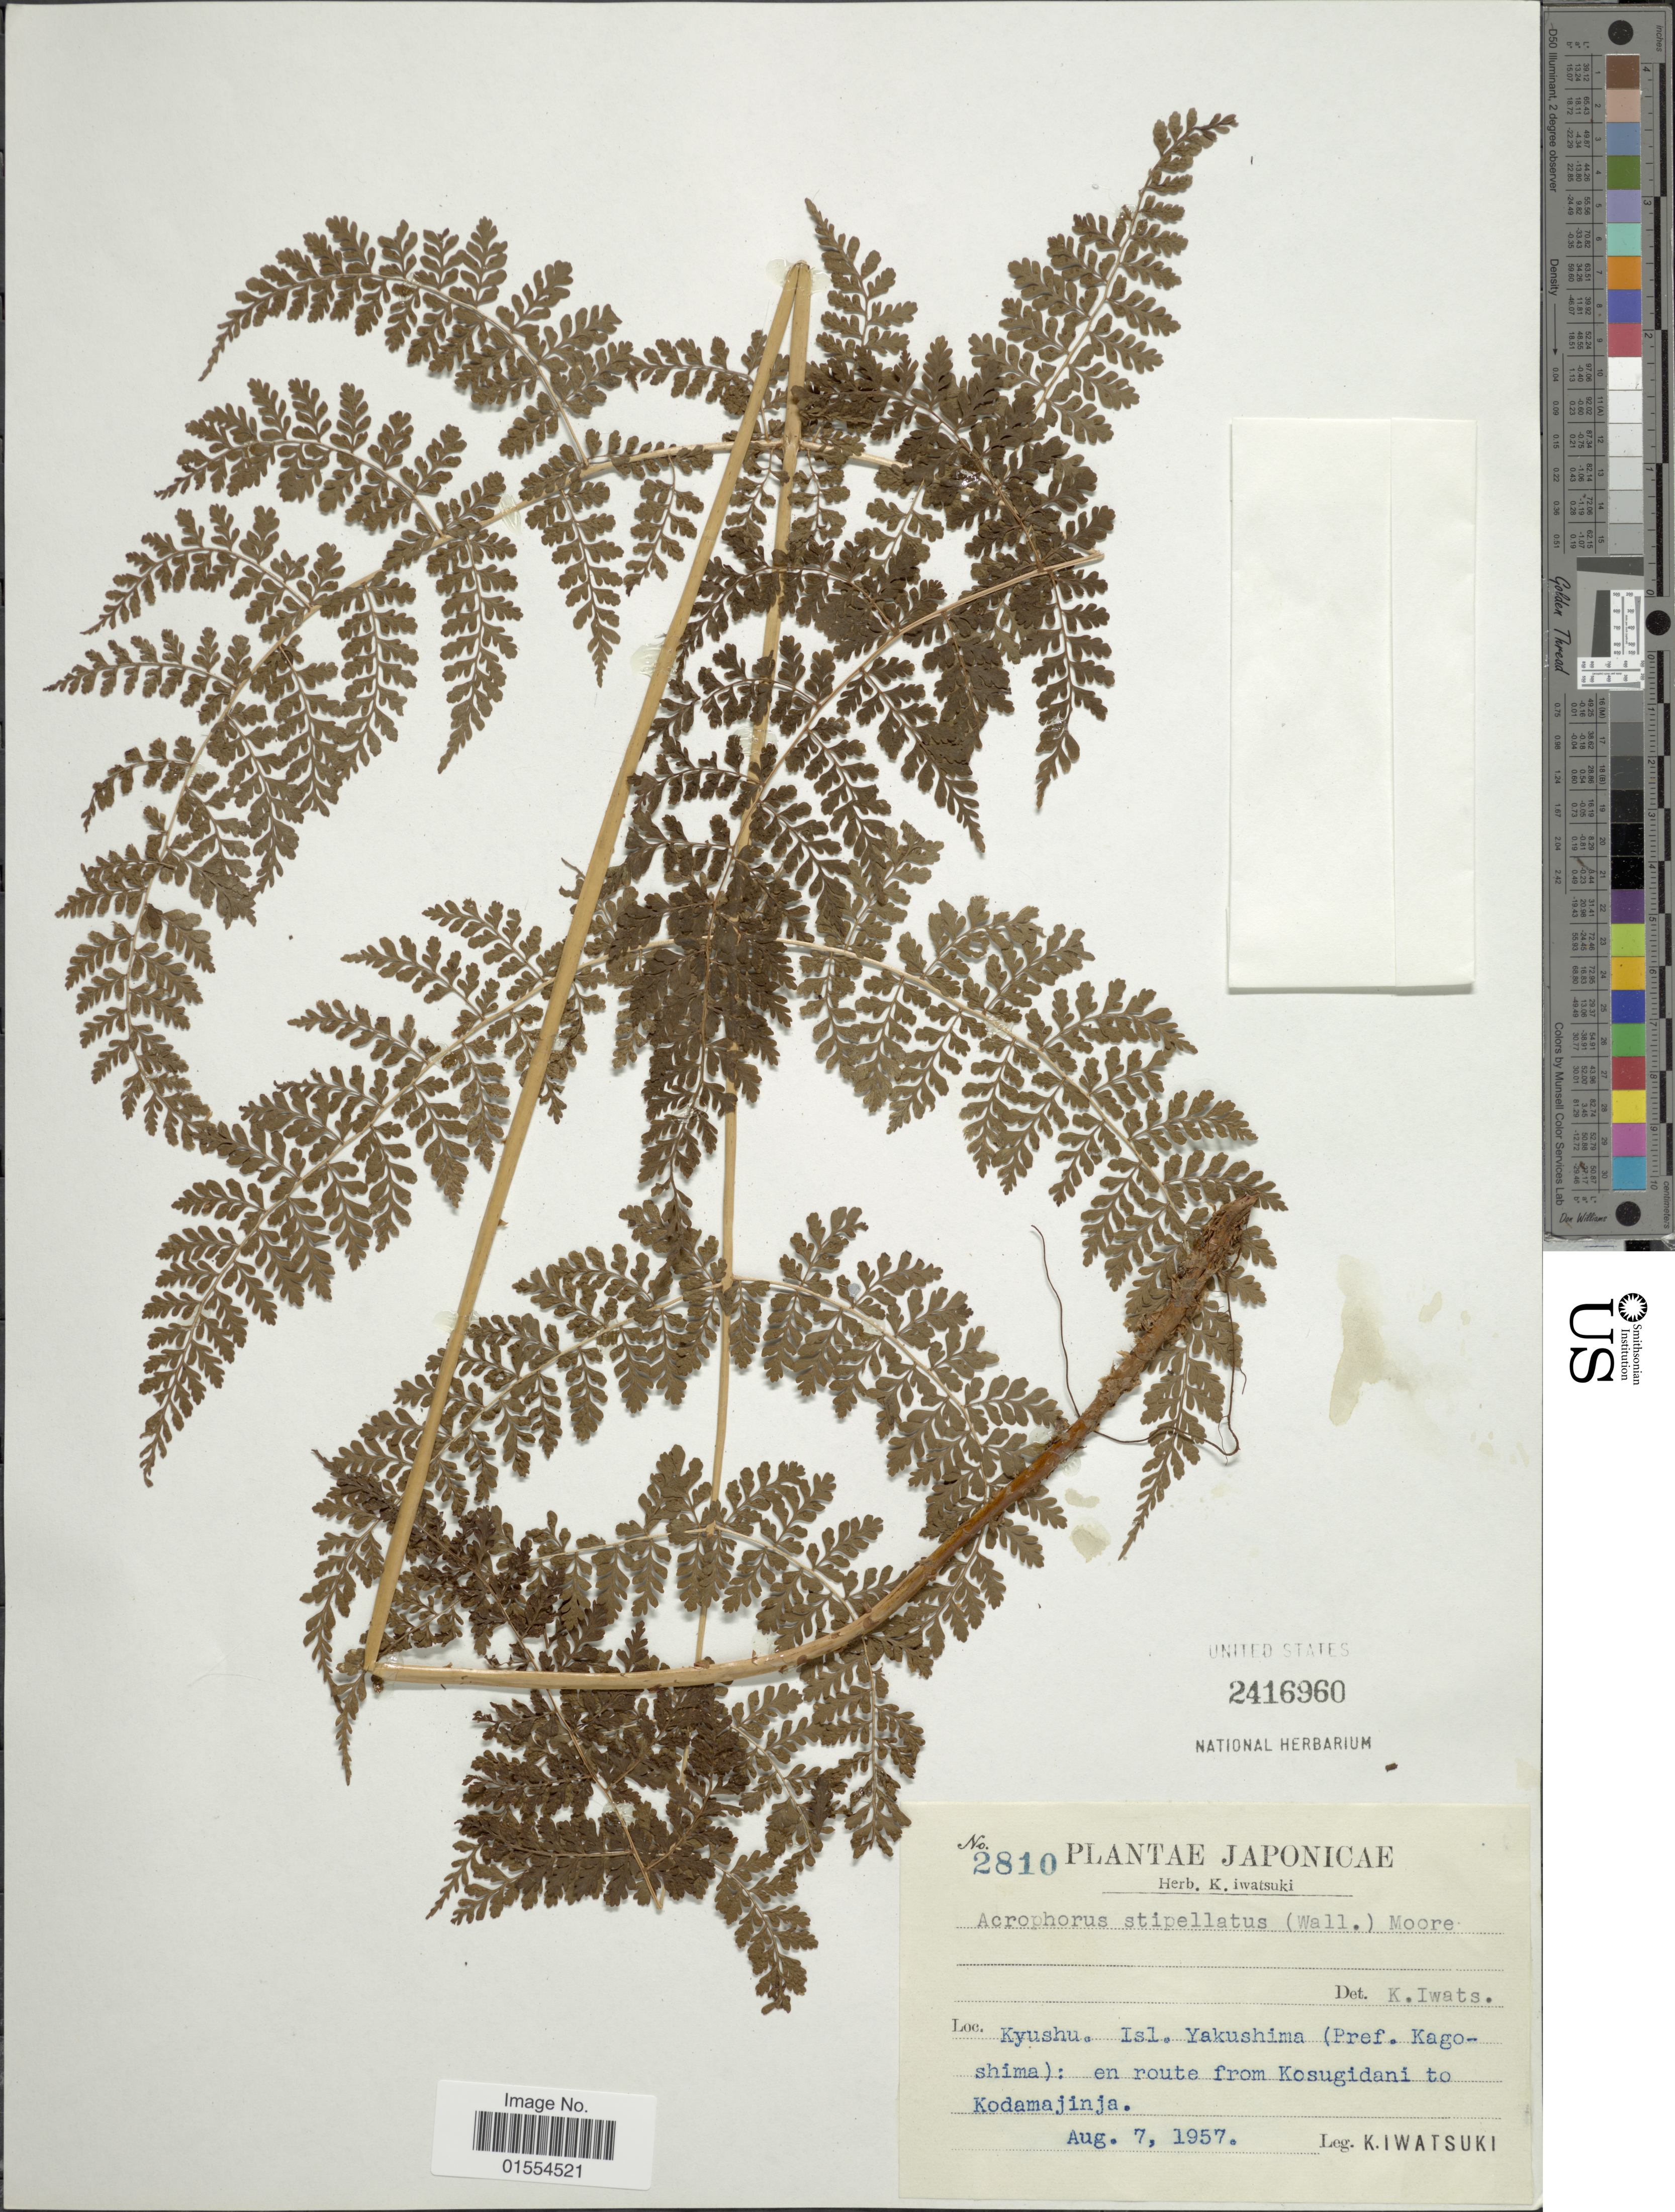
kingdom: Plantae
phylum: Tracheophyta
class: Polypodiopsida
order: Polypodiales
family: Dryopteridaceae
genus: Dryopteris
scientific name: Dryopteris nodosa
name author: (C. Presl) Li Bing Zhang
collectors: K. Iwatsuki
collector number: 2810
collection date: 1957-08-07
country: Japan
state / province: Kagosima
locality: Kyushu, isl. Yakushima (pref. Kagoshima): en route from Kosugidani to Kodamajinja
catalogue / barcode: US 2416960